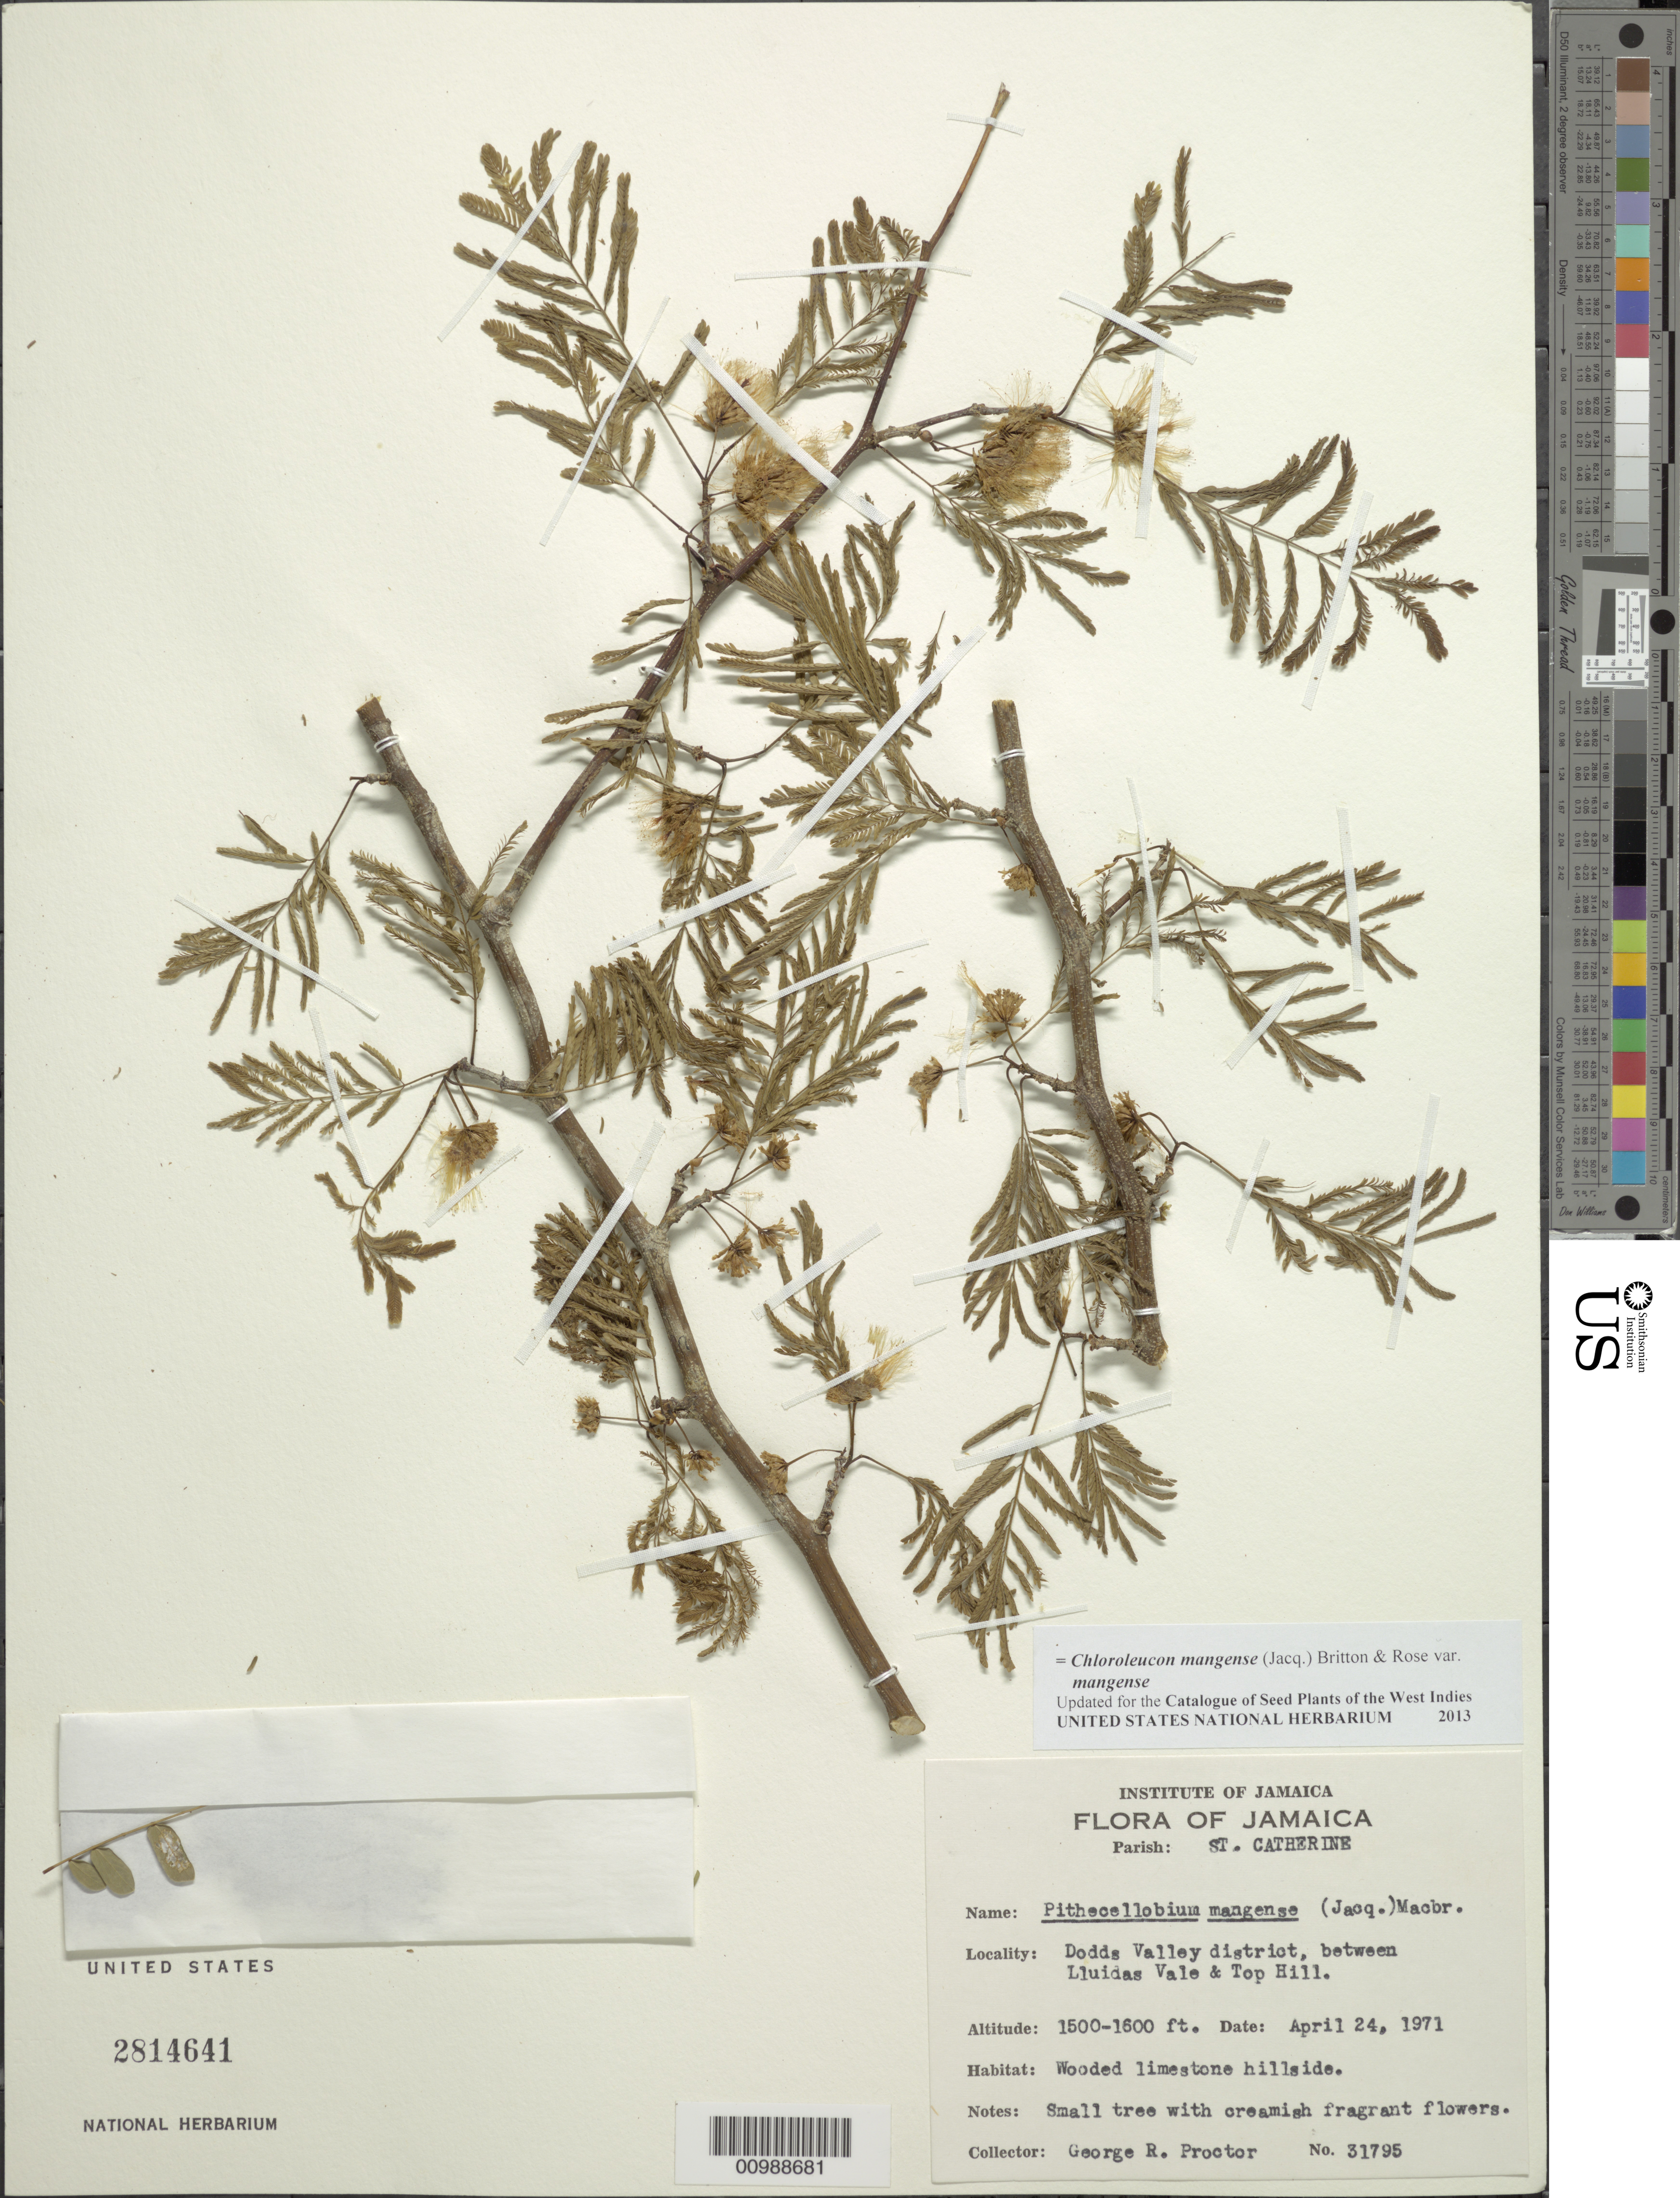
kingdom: Plantae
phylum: Tracheophyta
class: Magnoliopsida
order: Fabales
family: Fabaceae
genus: Chloroleucon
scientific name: Chloroleucon mangense var. mangense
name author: (Jacq.) Britton & Rose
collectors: G. R. Proctor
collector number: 31795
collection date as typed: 24 Apr 1971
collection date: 1971-04-24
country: Jamaica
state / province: Saint Catherine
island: Jamaica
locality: Dodds Valley district, between Lluidas Vale and Top Hill.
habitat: Wooded limestone hillside.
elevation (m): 457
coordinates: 0 N, 0 E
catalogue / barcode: US 2814641